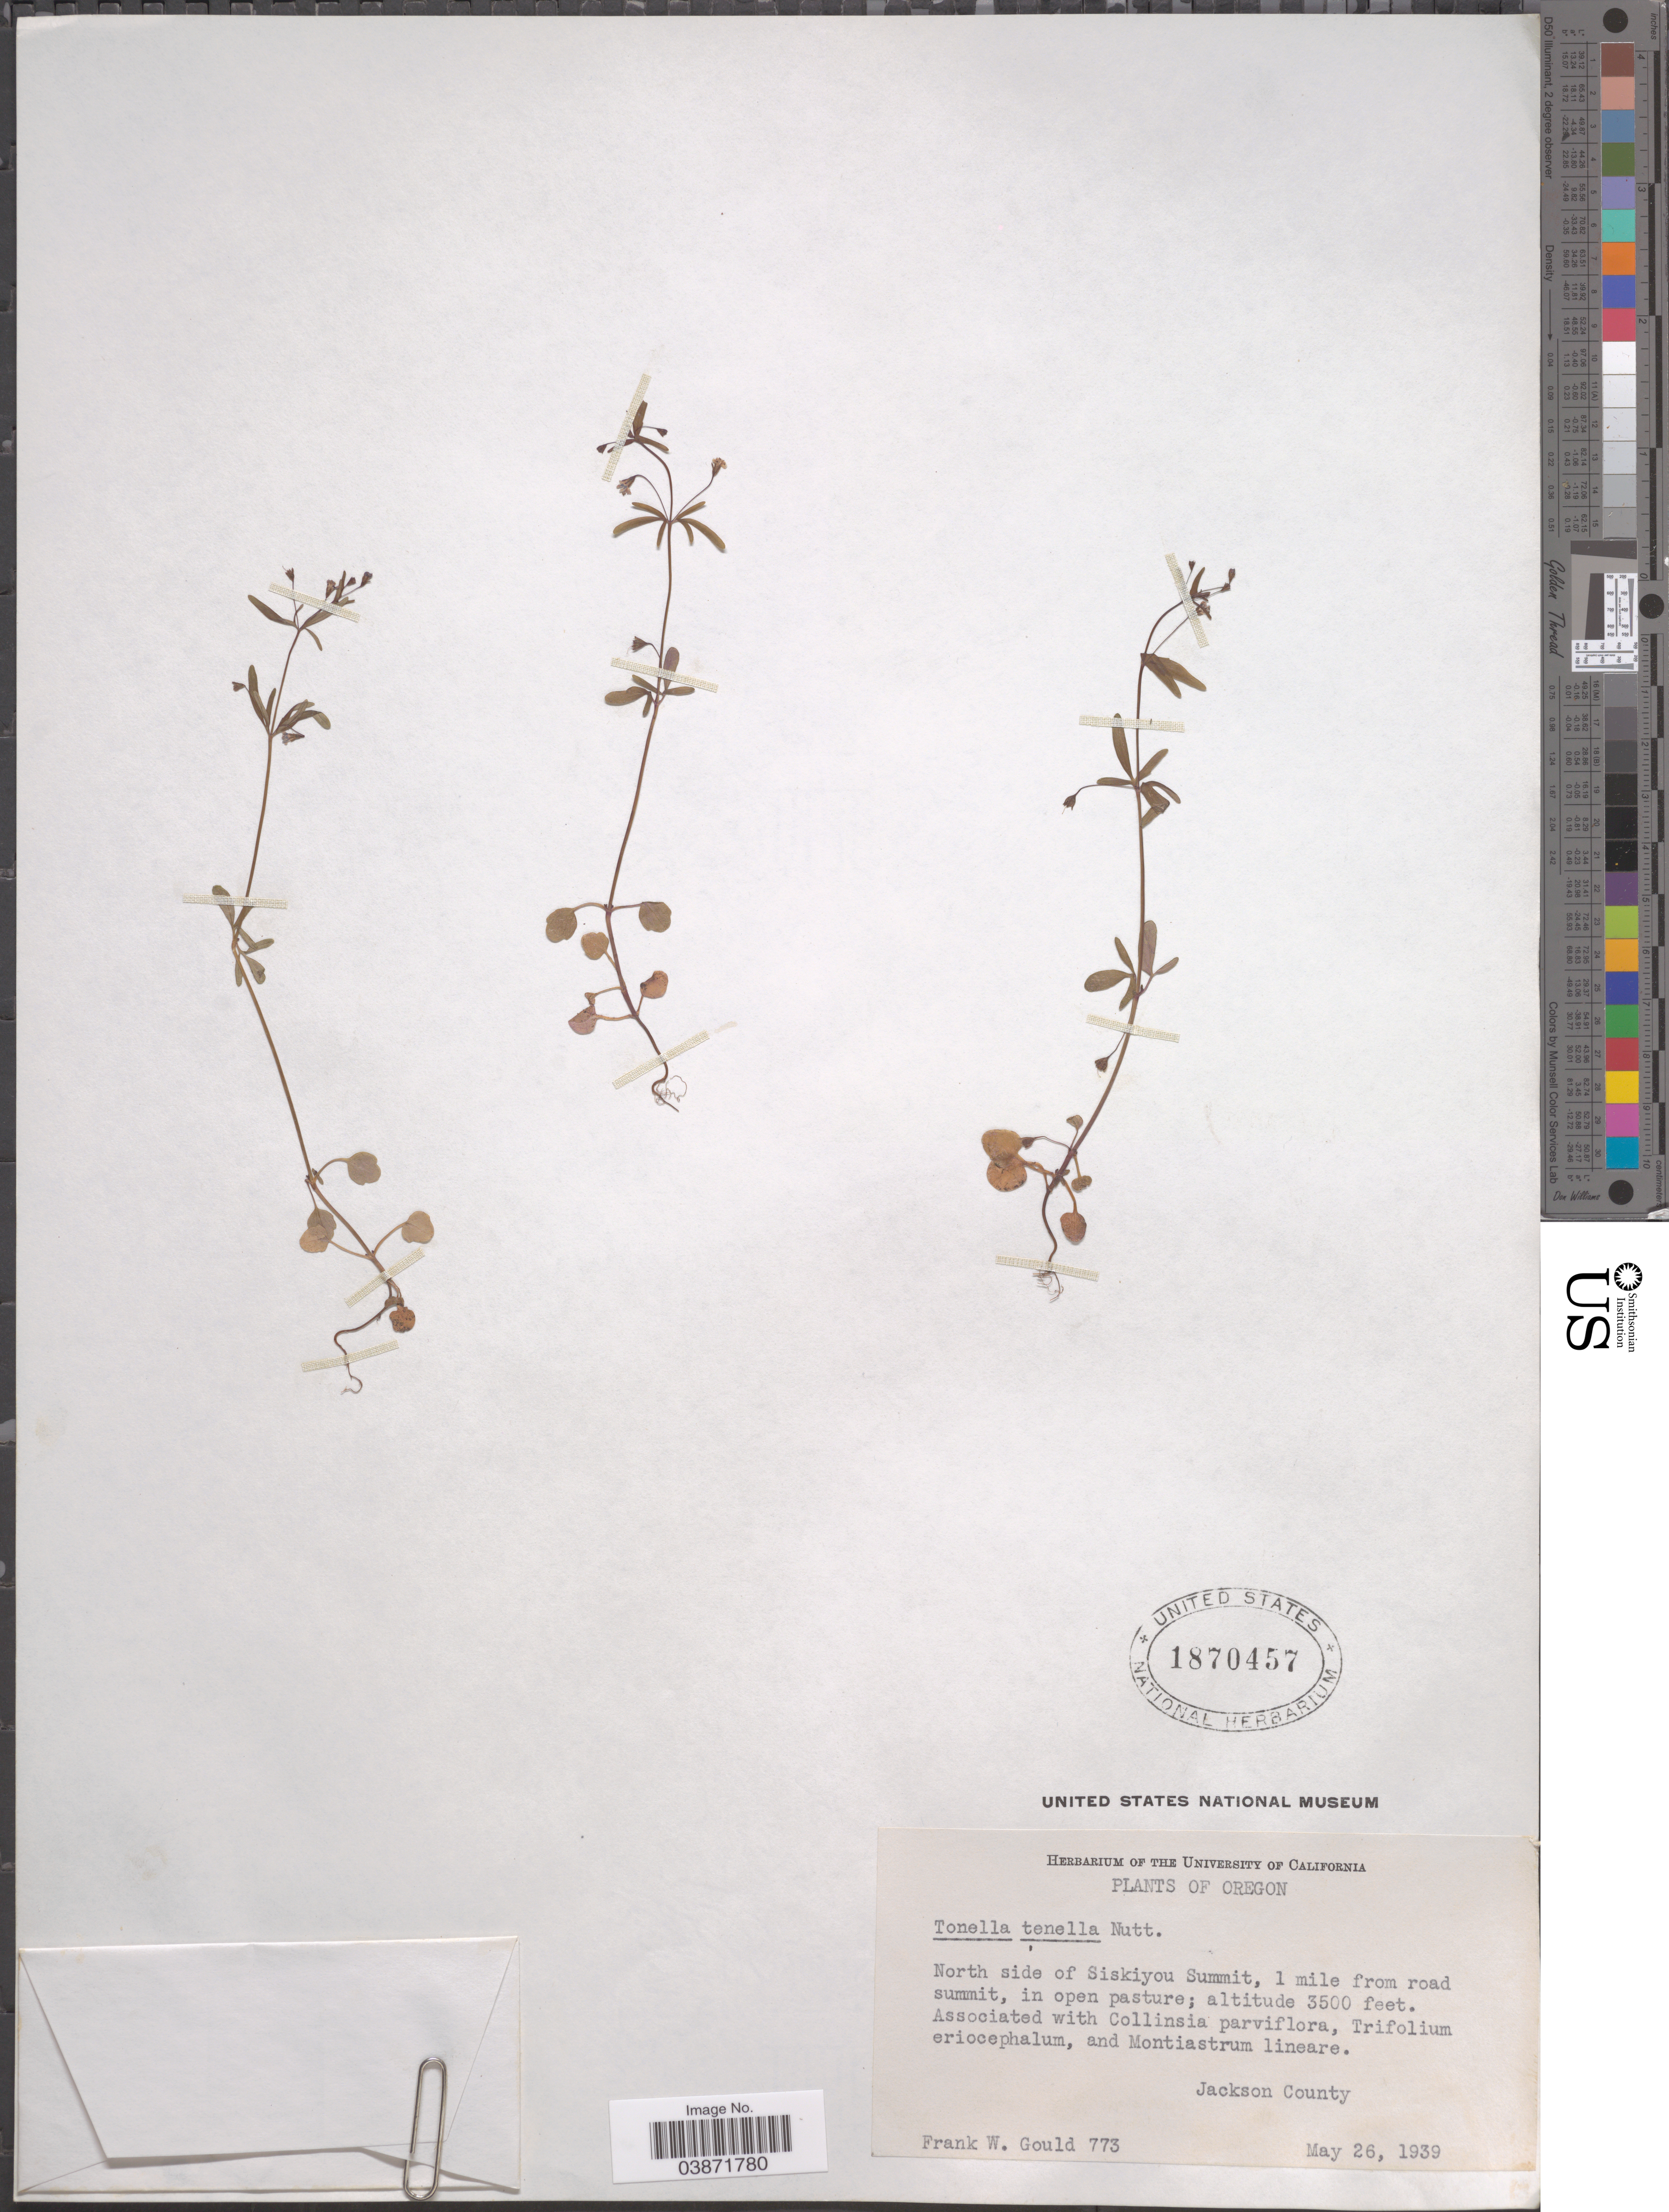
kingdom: Plantae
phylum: Tracheophyta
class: Magnoliopsida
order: Lamiales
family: Plantaginaceae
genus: Tonella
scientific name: Tonella tenella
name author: (Benth.) A. Heller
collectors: F. W. Gould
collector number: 773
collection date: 1939-05-26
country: United States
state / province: Oregon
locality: North side of Siskiyou Summit, 1 mile from road summit.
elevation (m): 1067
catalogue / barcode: US 1870457